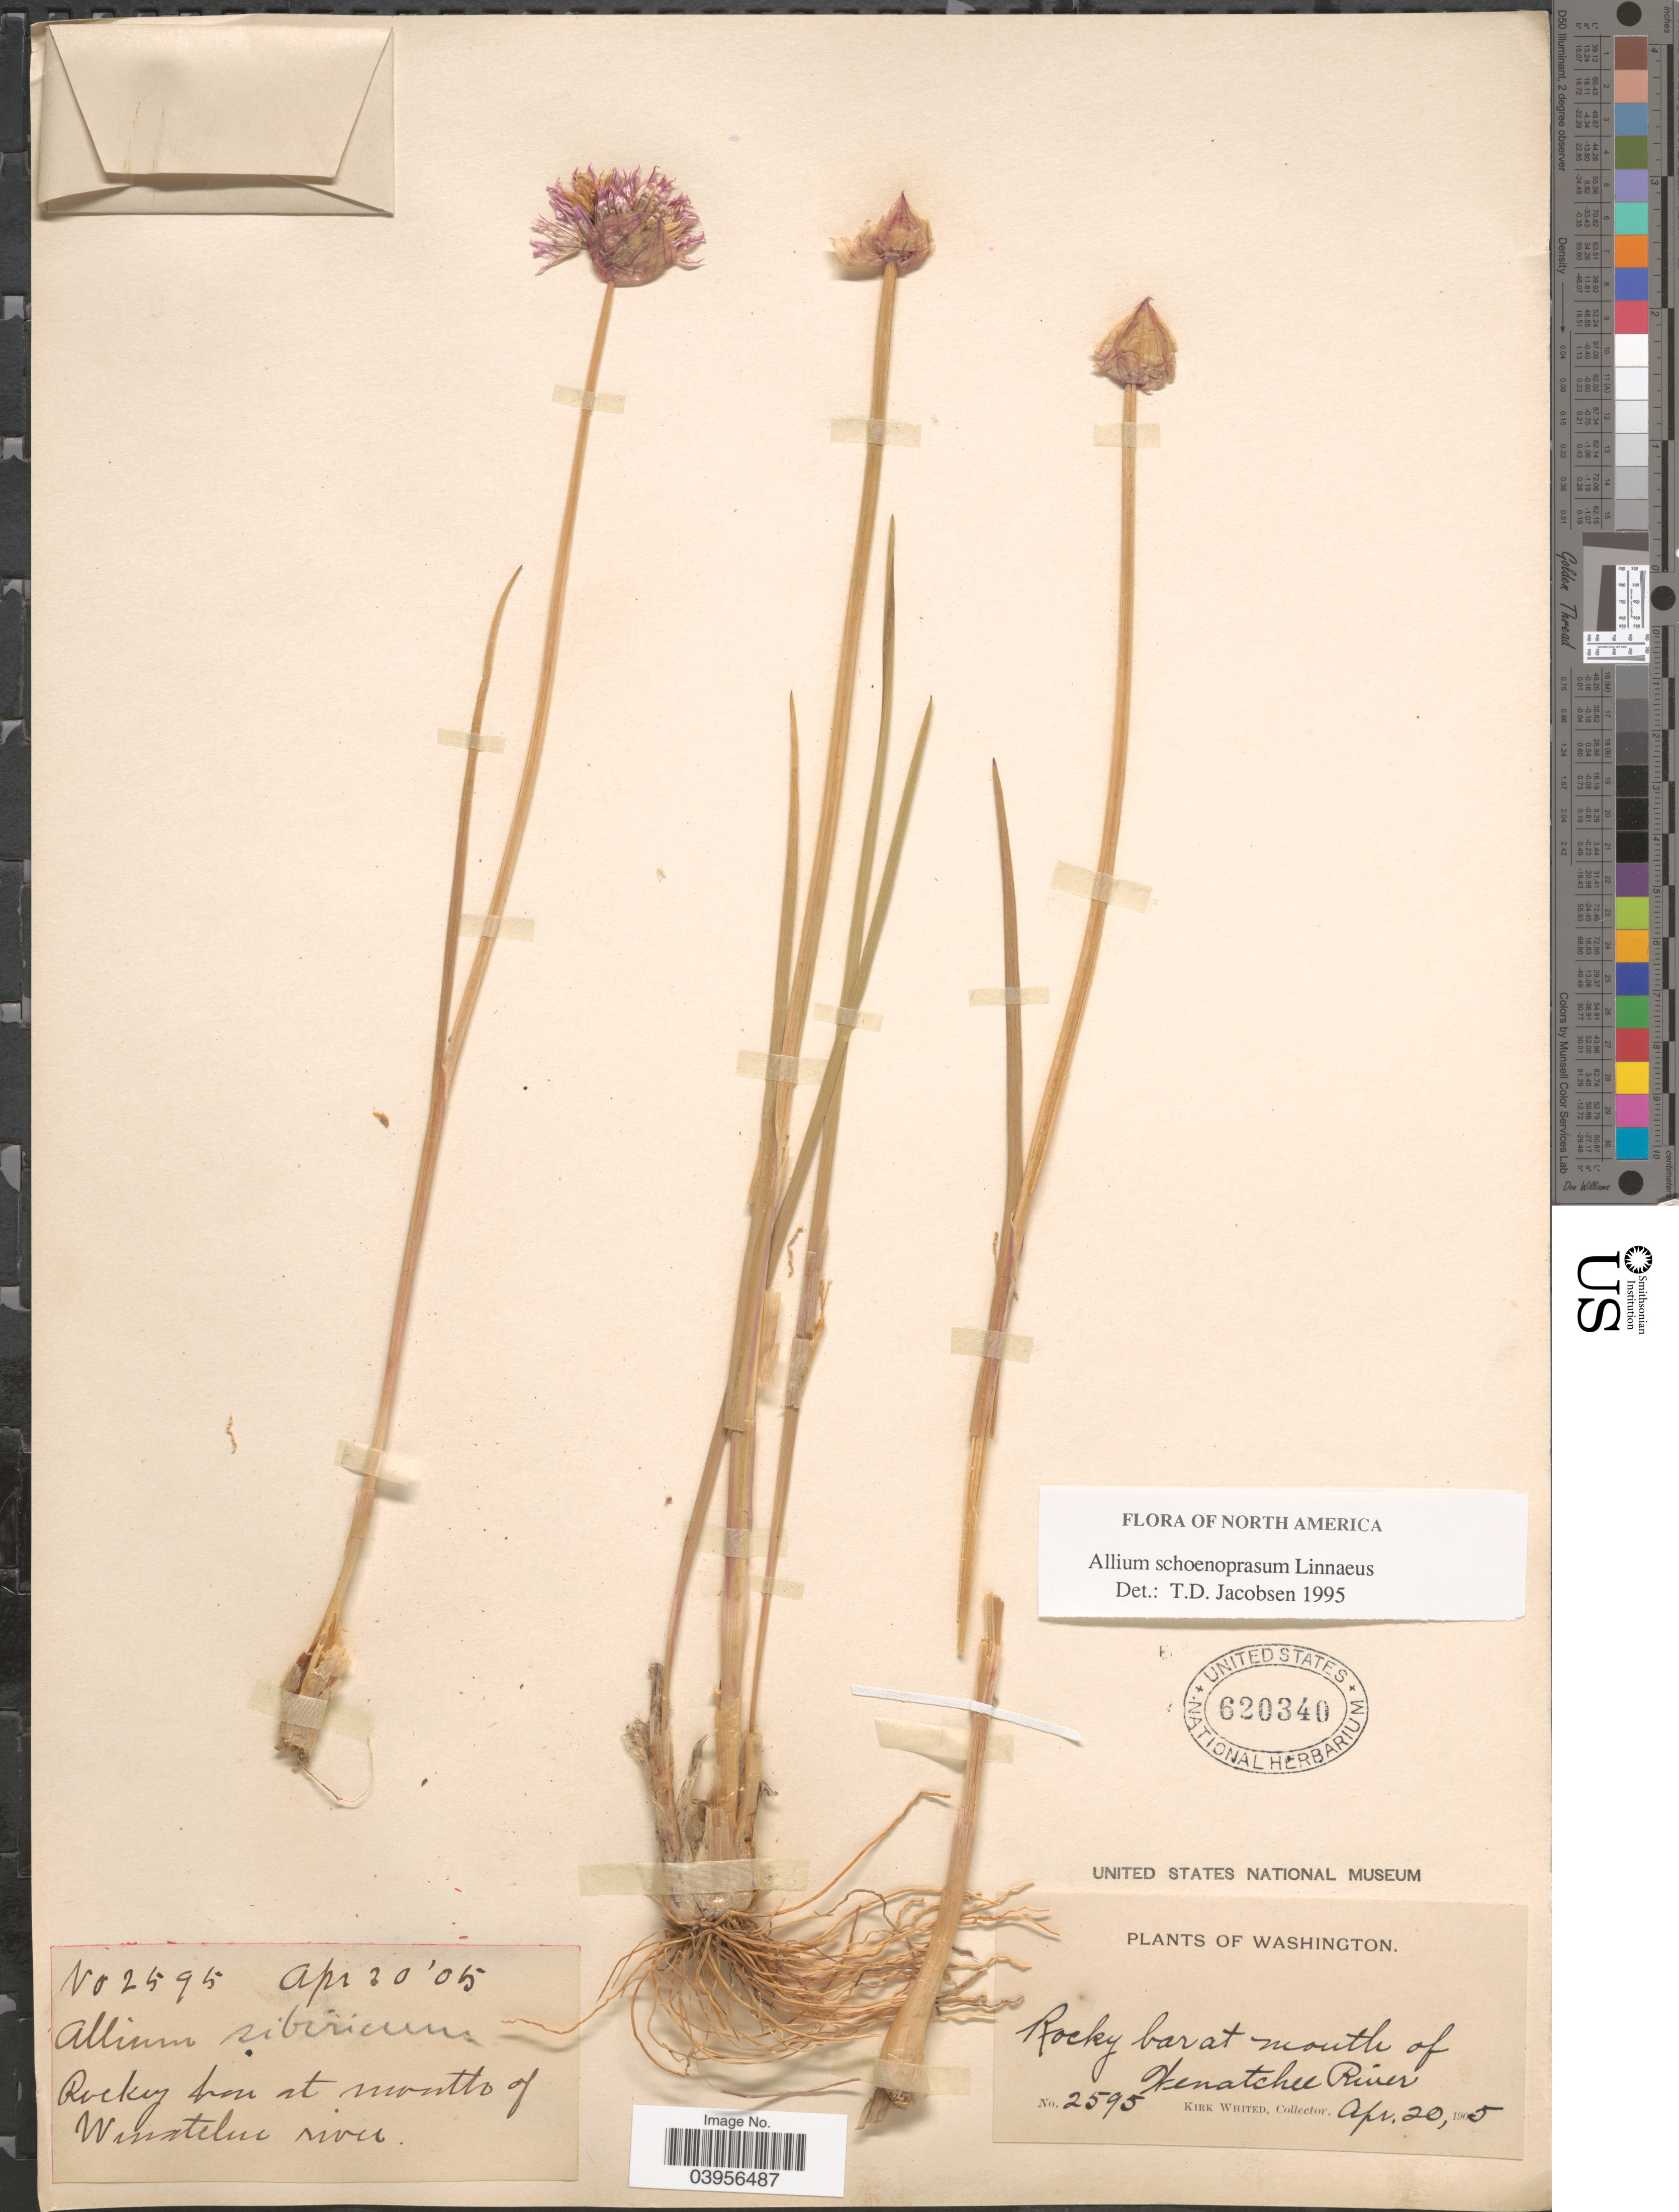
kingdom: Plantae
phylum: Tracheophyta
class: Liliopsida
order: Asparagales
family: Amaryllidaceae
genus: Allium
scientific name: Allium schoenoprasum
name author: L.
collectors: K. Whited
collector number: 2595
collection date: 1905-04-20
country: United States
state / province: Washington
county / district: Chelan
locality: At mouth of Wenatchee River.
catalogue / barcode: US 620340